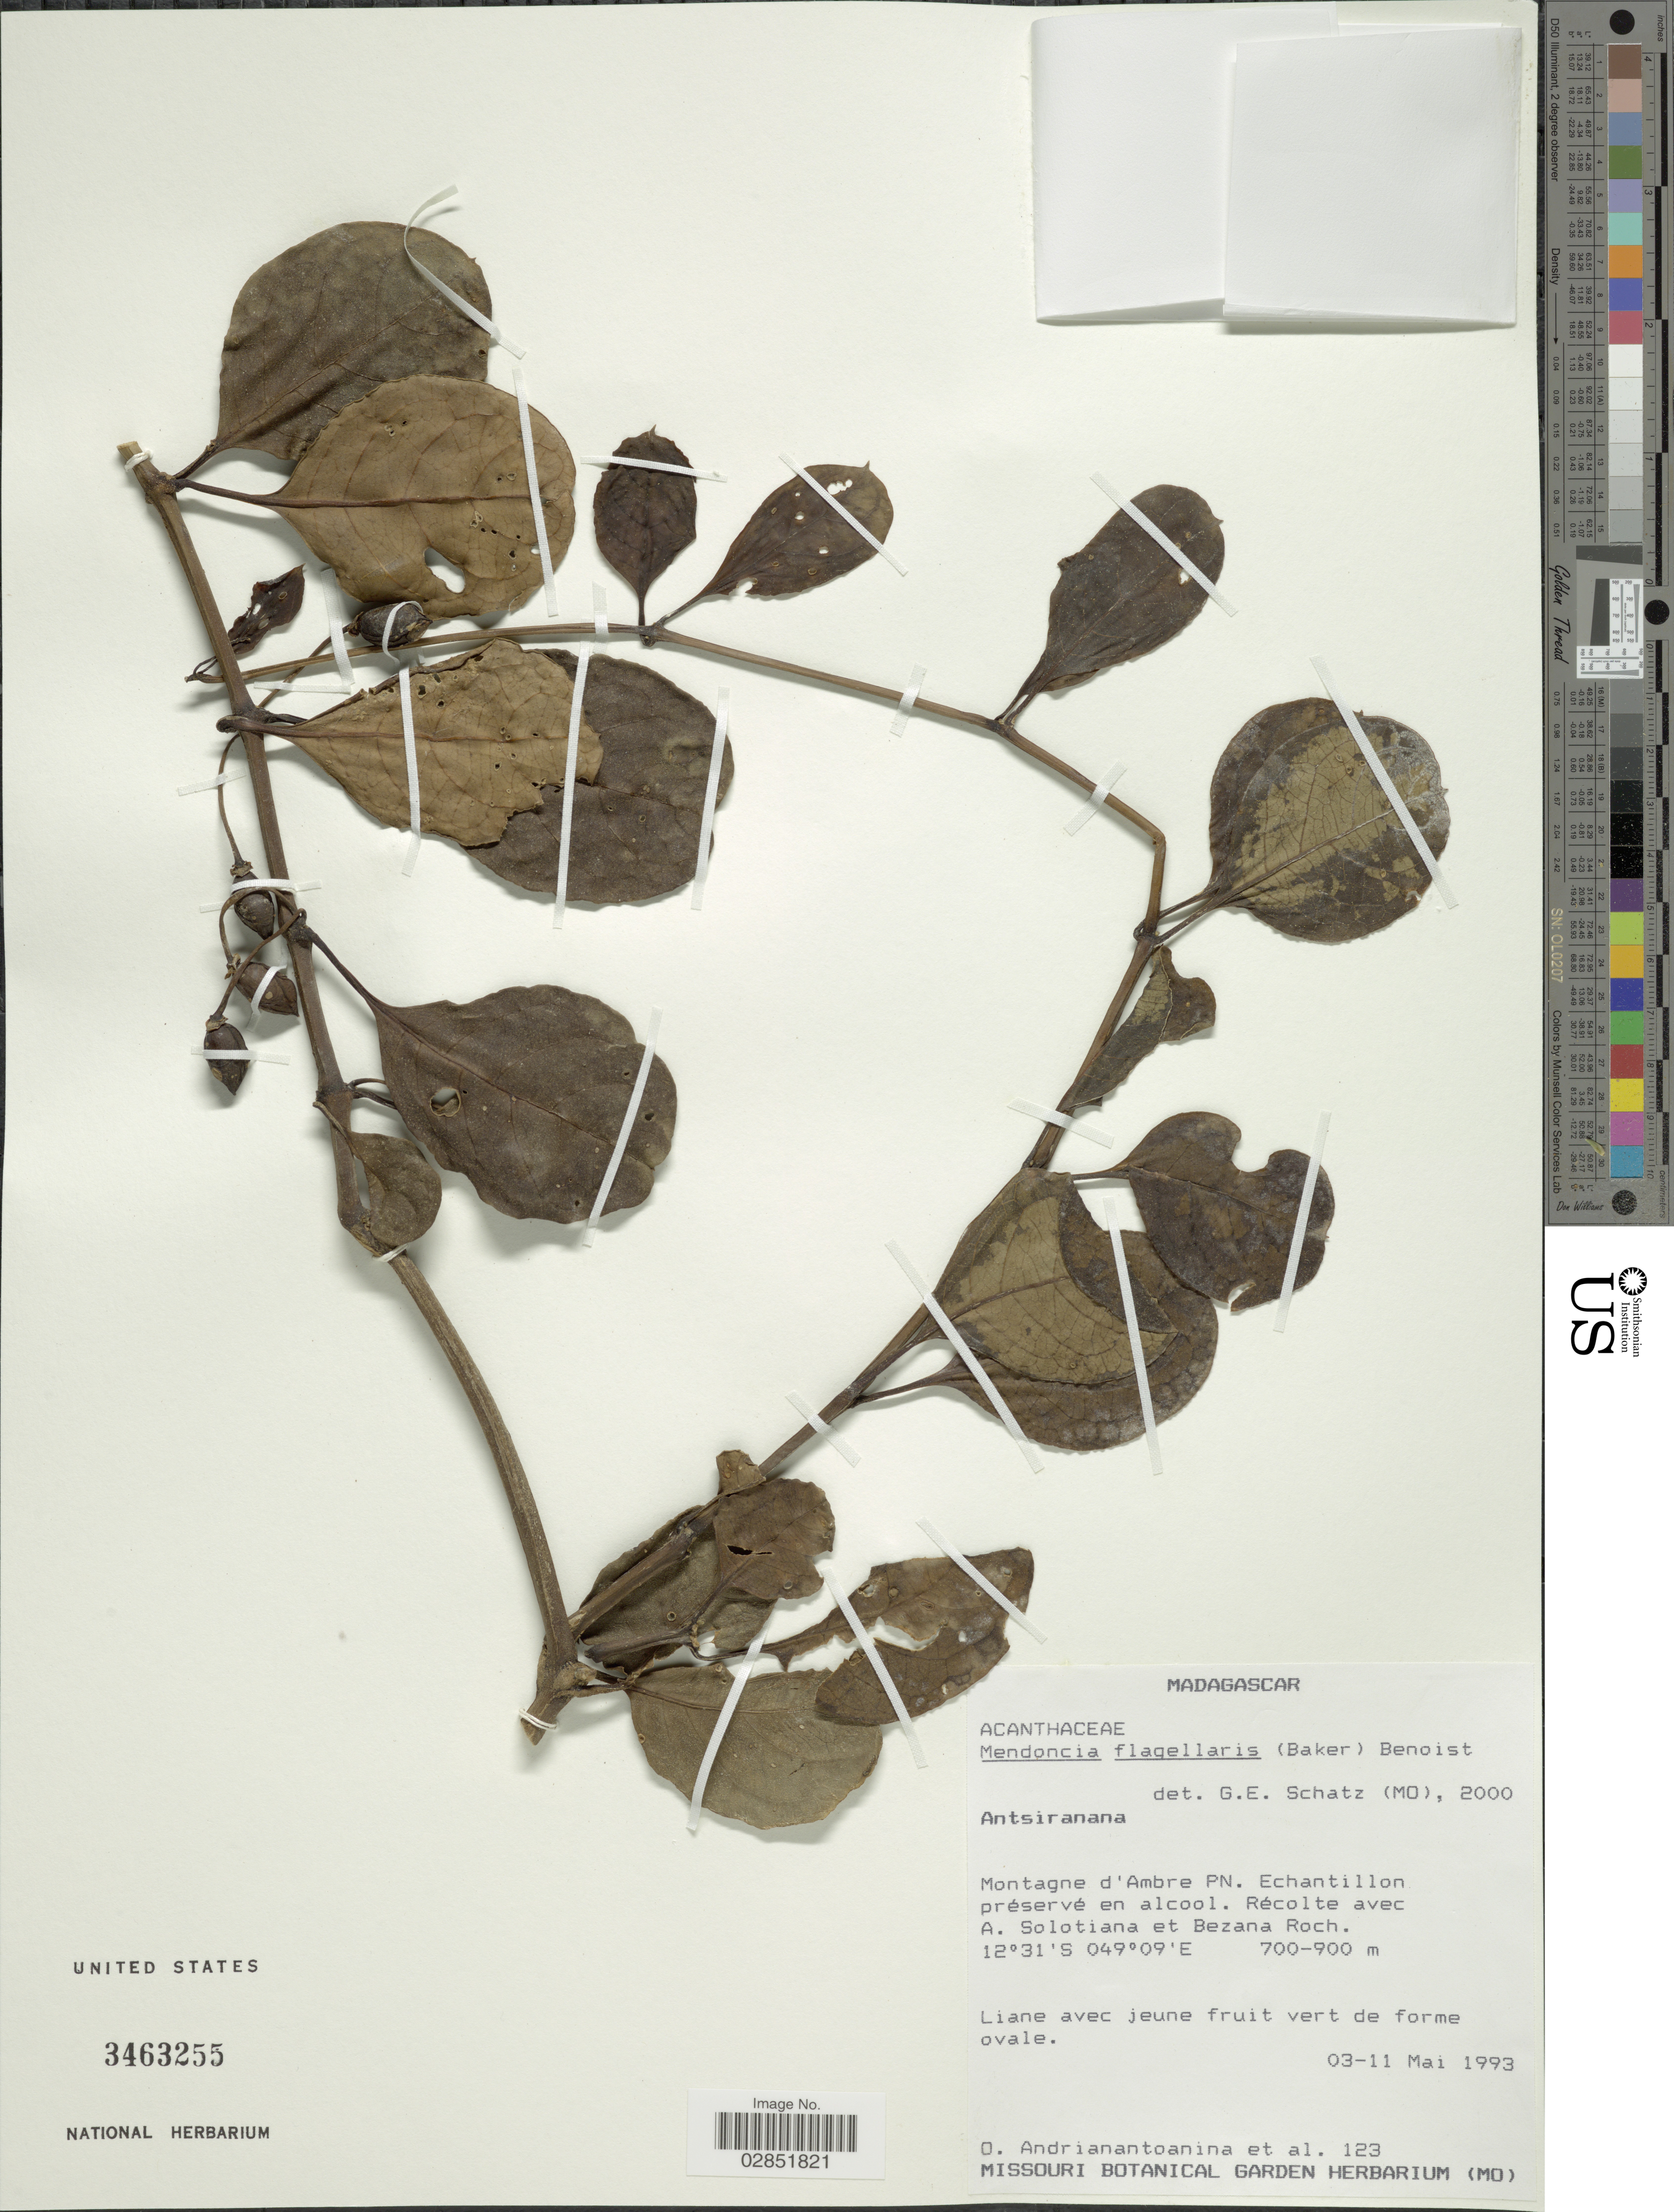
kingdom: Plantae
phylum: Tracheophyta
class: Magnoliopsida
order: Lamiales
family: Acanthaceae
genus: Mendoncia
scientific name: Mendoncia flagellaris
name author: (Baker) Benoist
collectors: O. Andrianantoanina, A. Solotiana & B. Roch.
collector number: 123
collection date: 1993-05-03/1993-05-11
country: Madagascar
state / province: Diana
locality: Montagne d'Ambre PN.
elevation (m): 700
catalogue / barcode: US 3463255